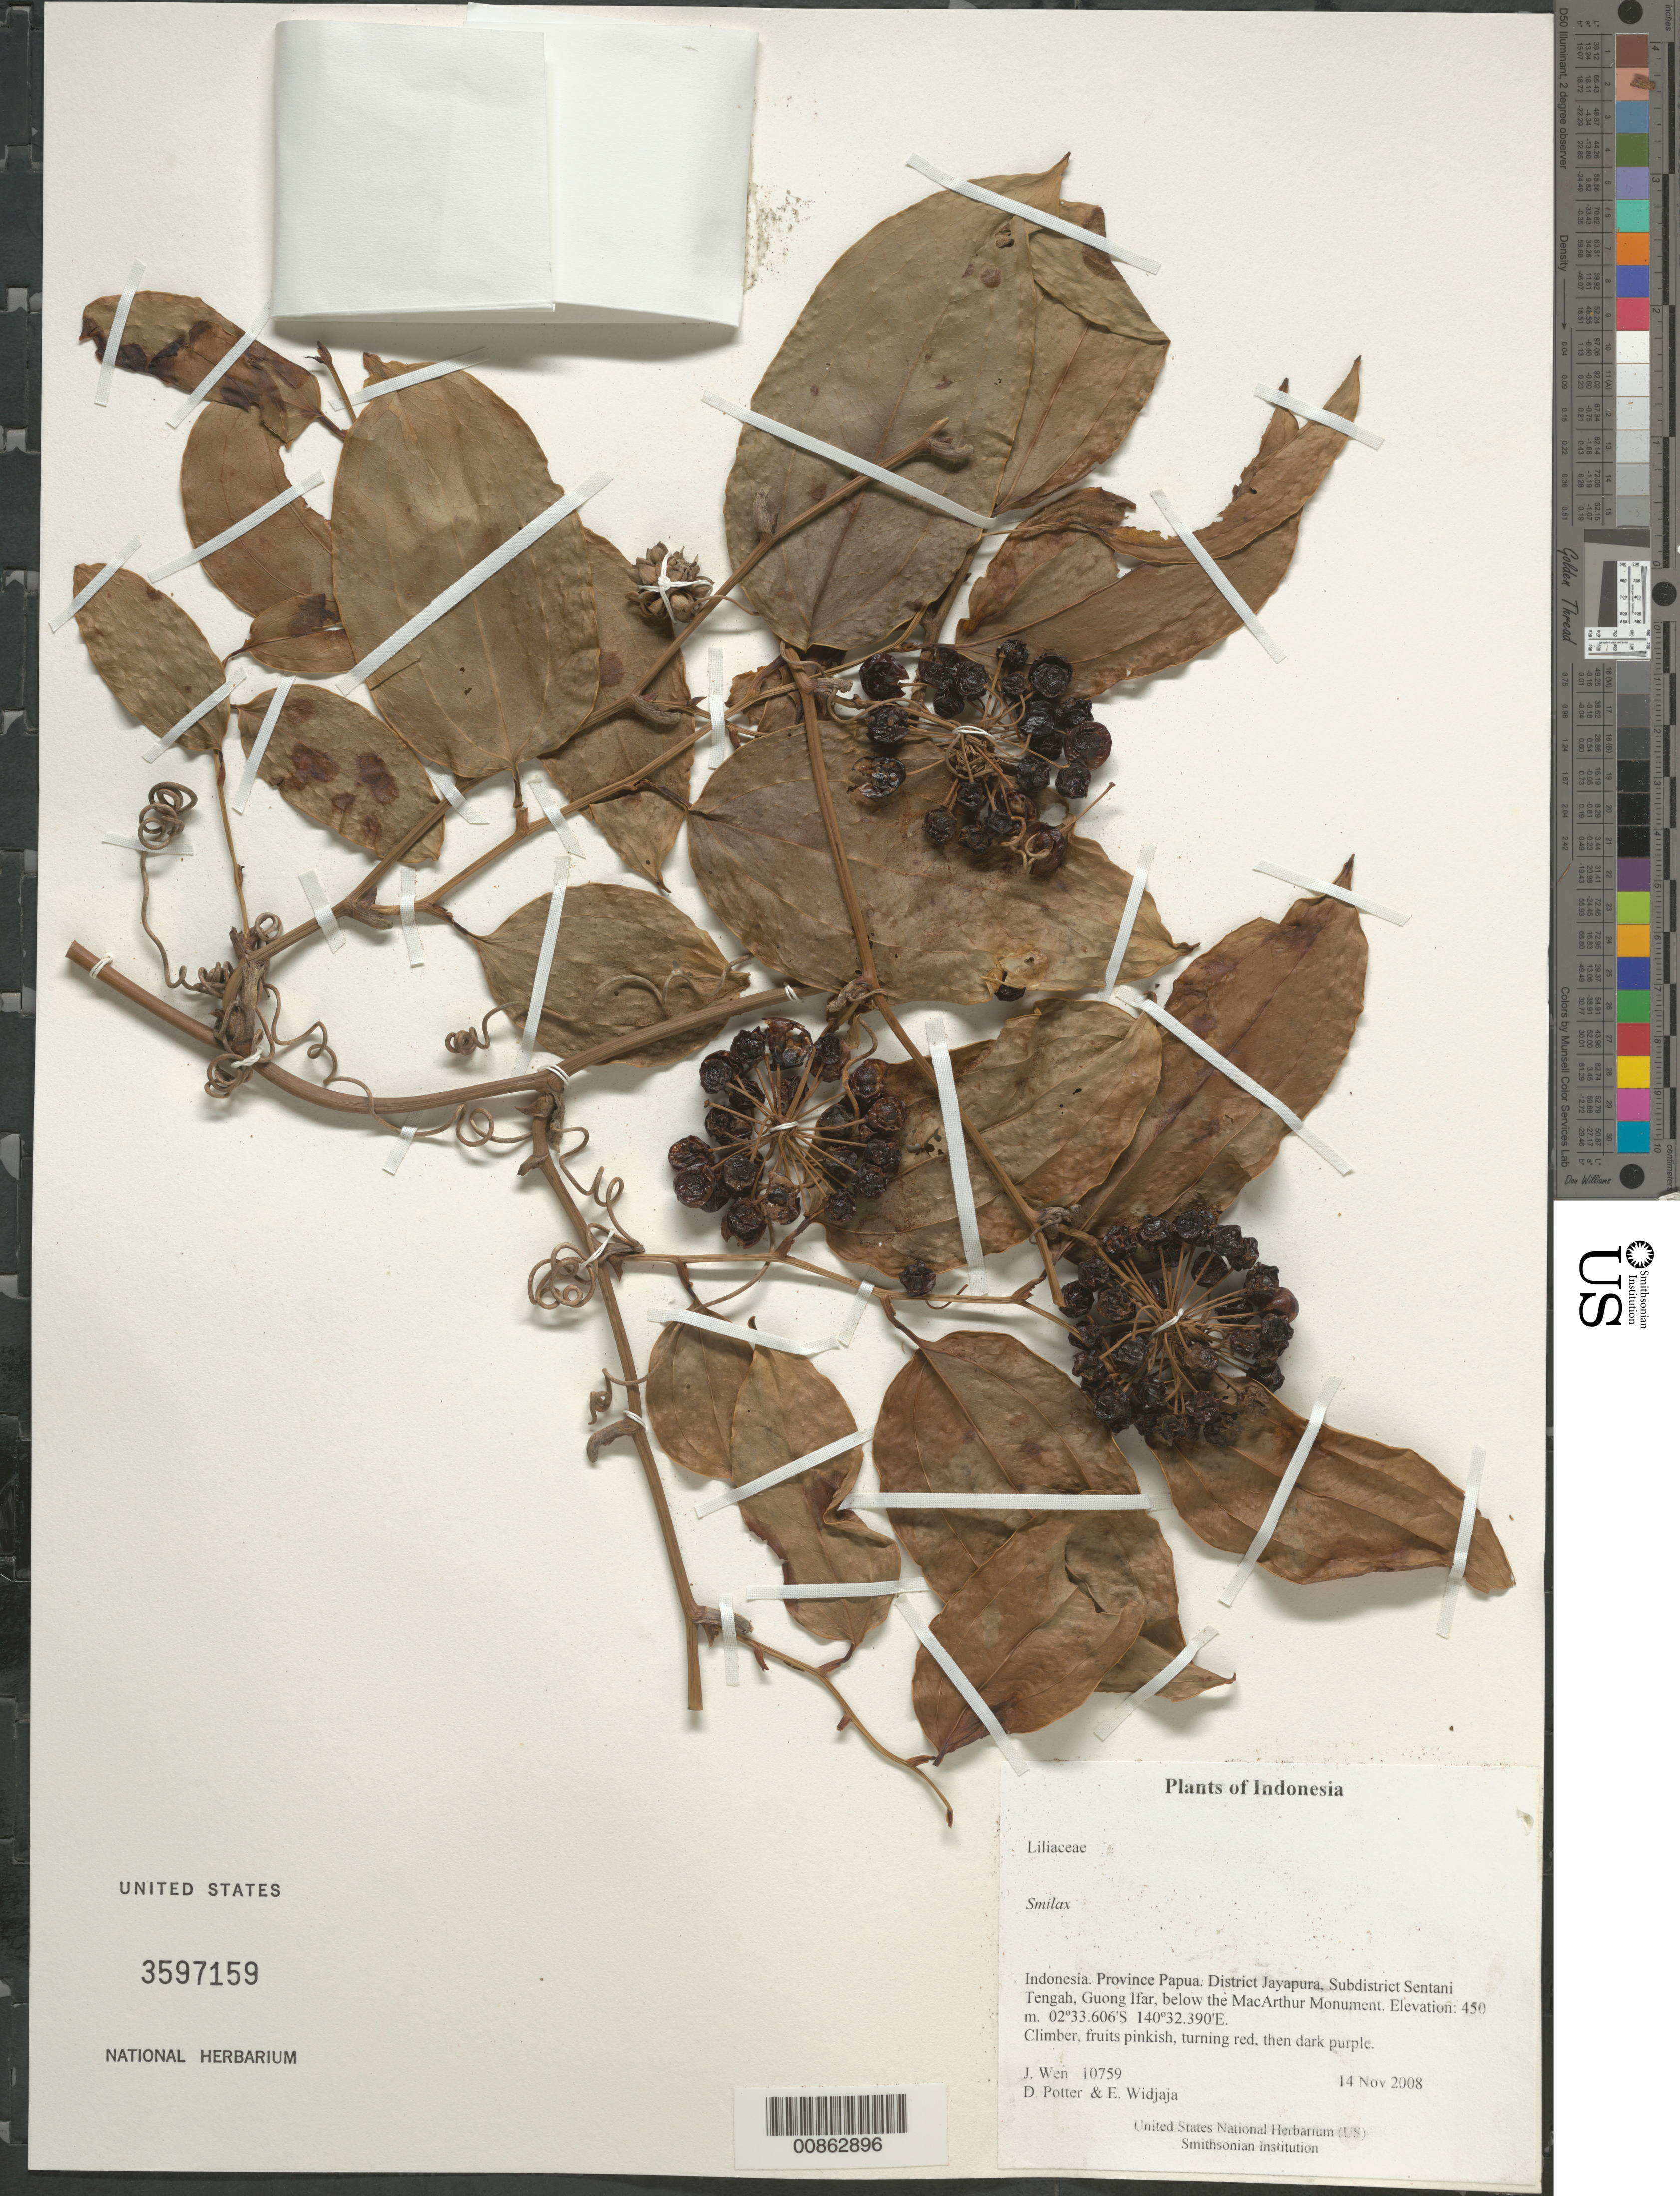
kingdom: Plantae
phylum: Tracheophyta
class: Liliopsida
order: Liliales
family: Smilacaceae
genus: Smilax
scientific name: Smilax sp.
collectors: J. Wen, D. Potter & E. A. Widjaja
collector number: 10759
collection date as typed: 14 Nov 2008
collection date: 2008-11-14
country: Indonesia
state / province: Papua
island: New Guinea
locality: District Jayapura, Subdistrict Sentani Tengah, Guong Ifar, below the MacArthur Monument. Irian Barat.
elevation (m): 450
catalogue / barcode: US 3597159